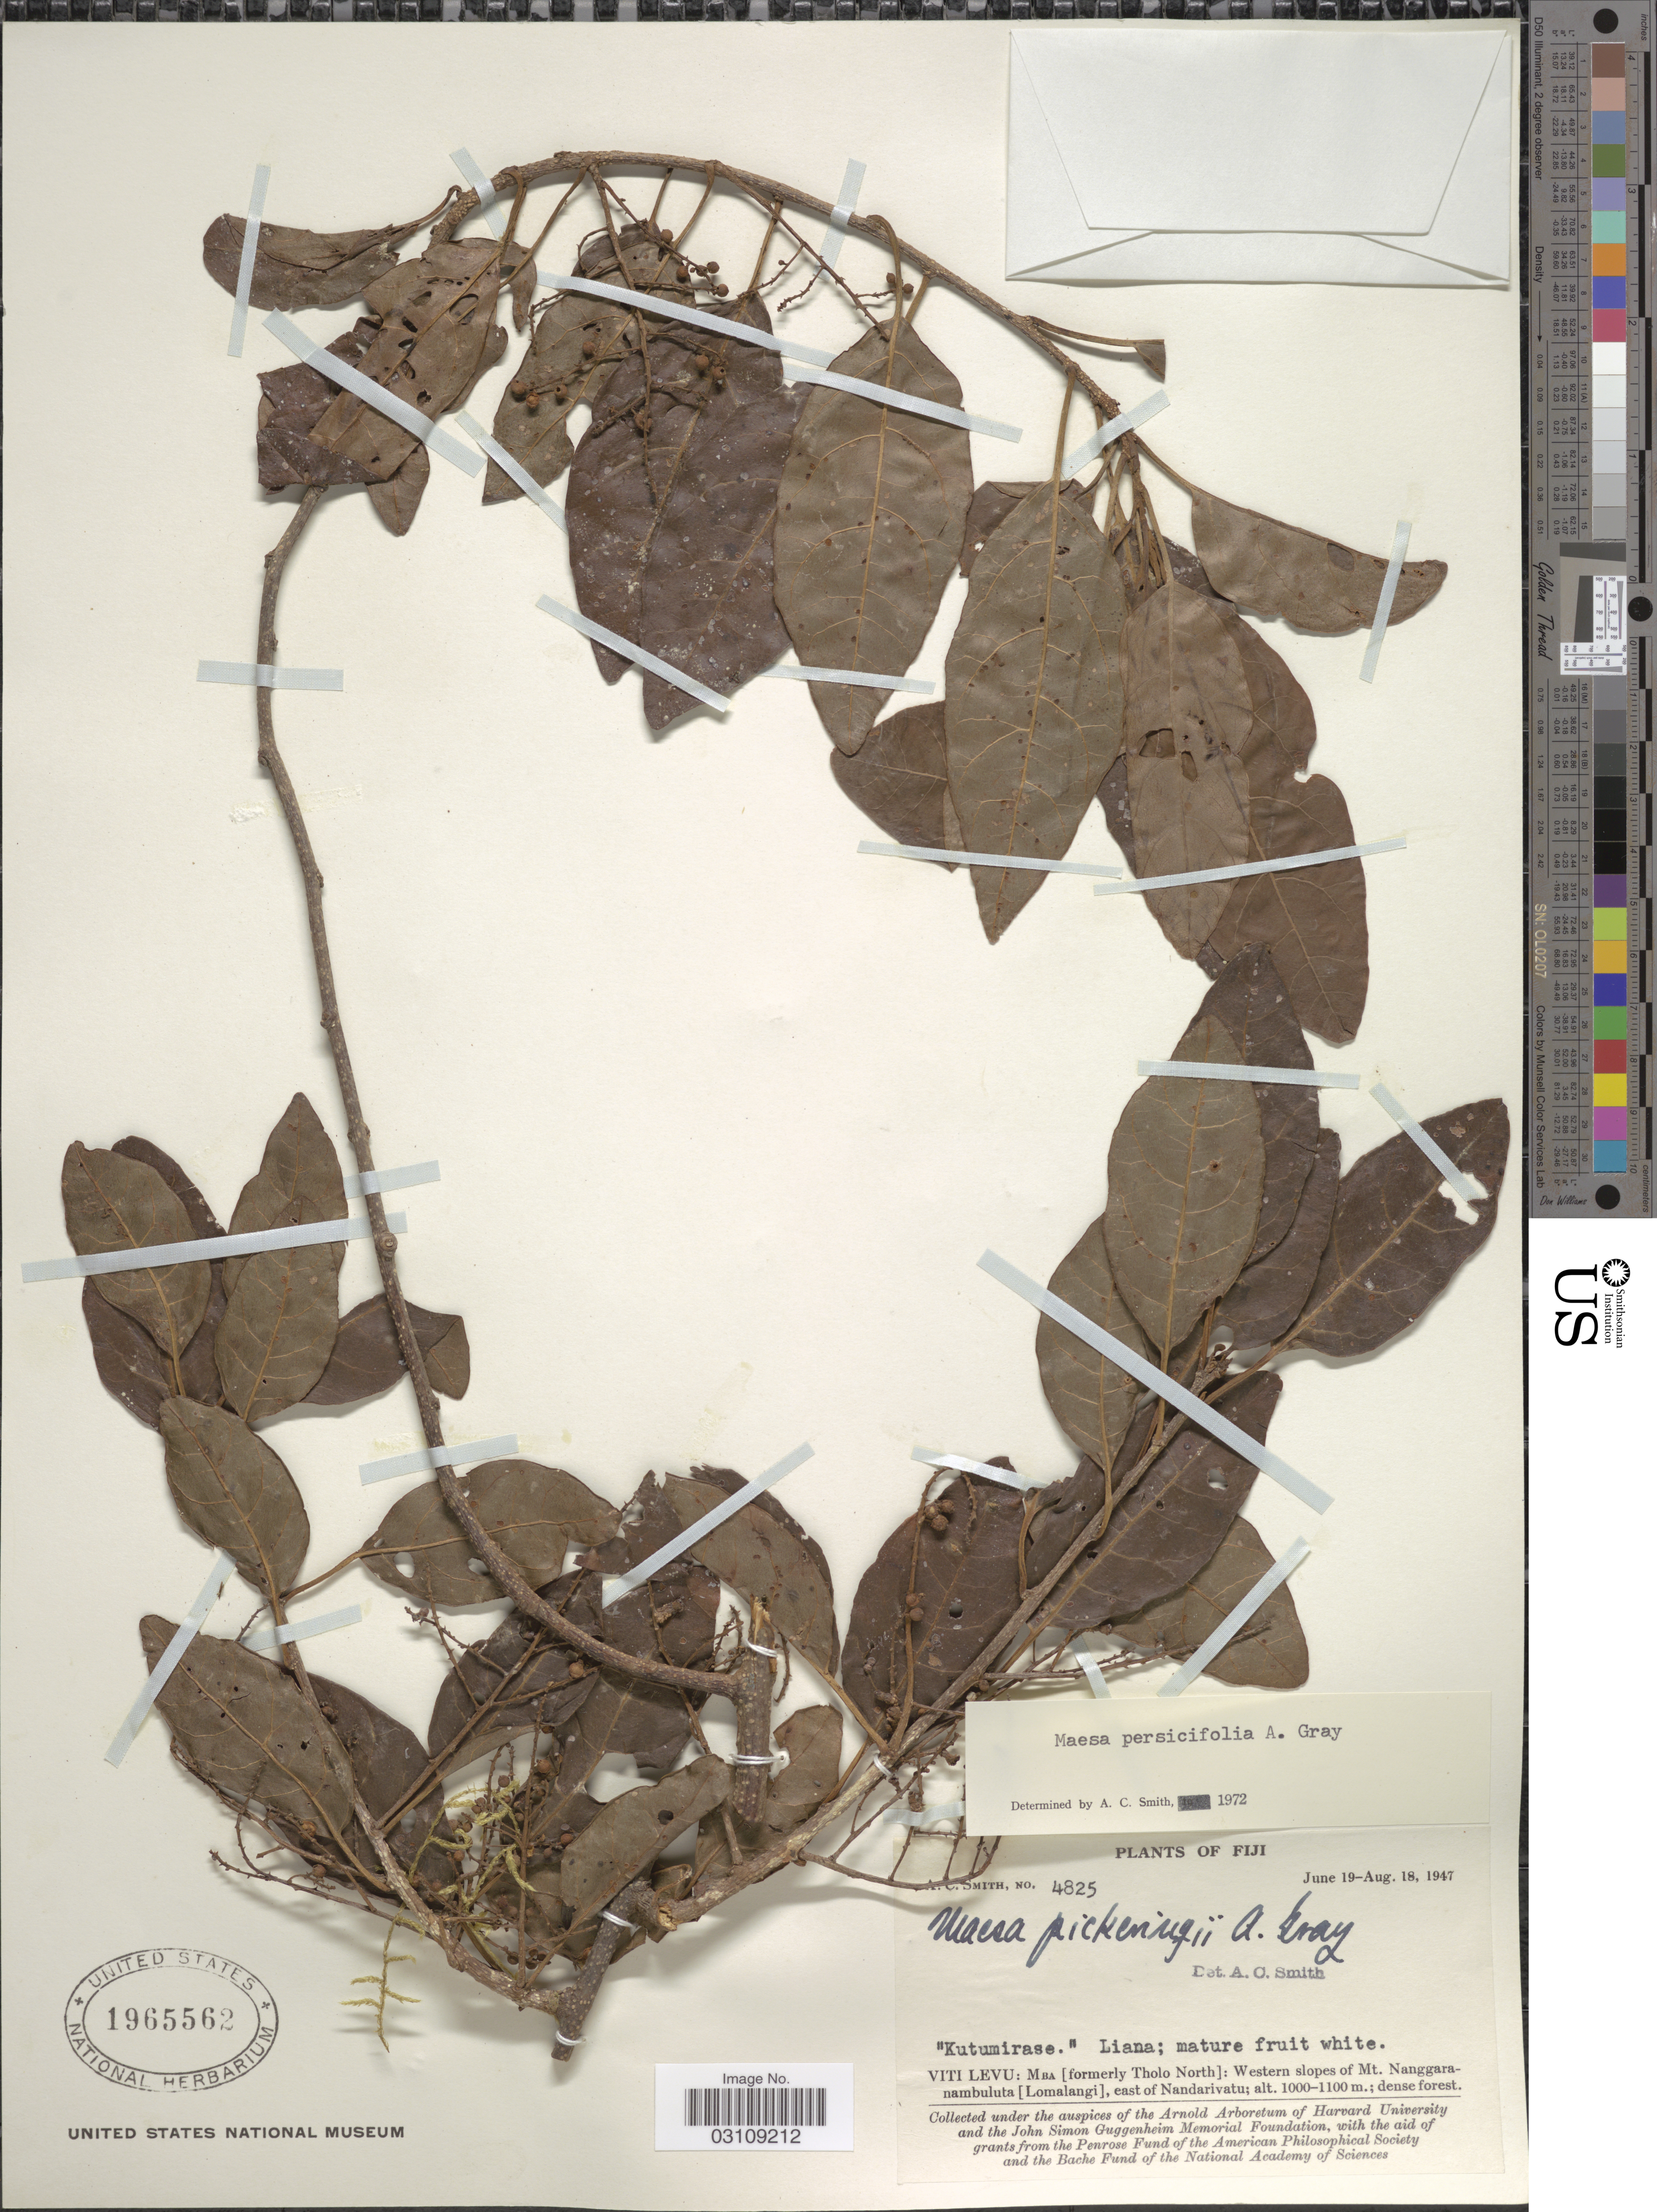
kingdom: Plantae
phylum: Tracheophyta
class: Magnoliopsida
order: Ericales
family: Primulaceae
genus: Maesa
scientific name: Maesa persicaefolia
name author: A. Gray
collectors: A. C. Smith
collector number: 4825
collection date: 1947-06-19/1947-08-18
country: Fiji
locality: Viti Levu: Mba [formerly Tholo North]: Western slopes of Mt. Nanggara-nambuluta [Lomalangi], east of Nandarivatu.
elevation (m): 1000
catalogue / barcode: US 1965562